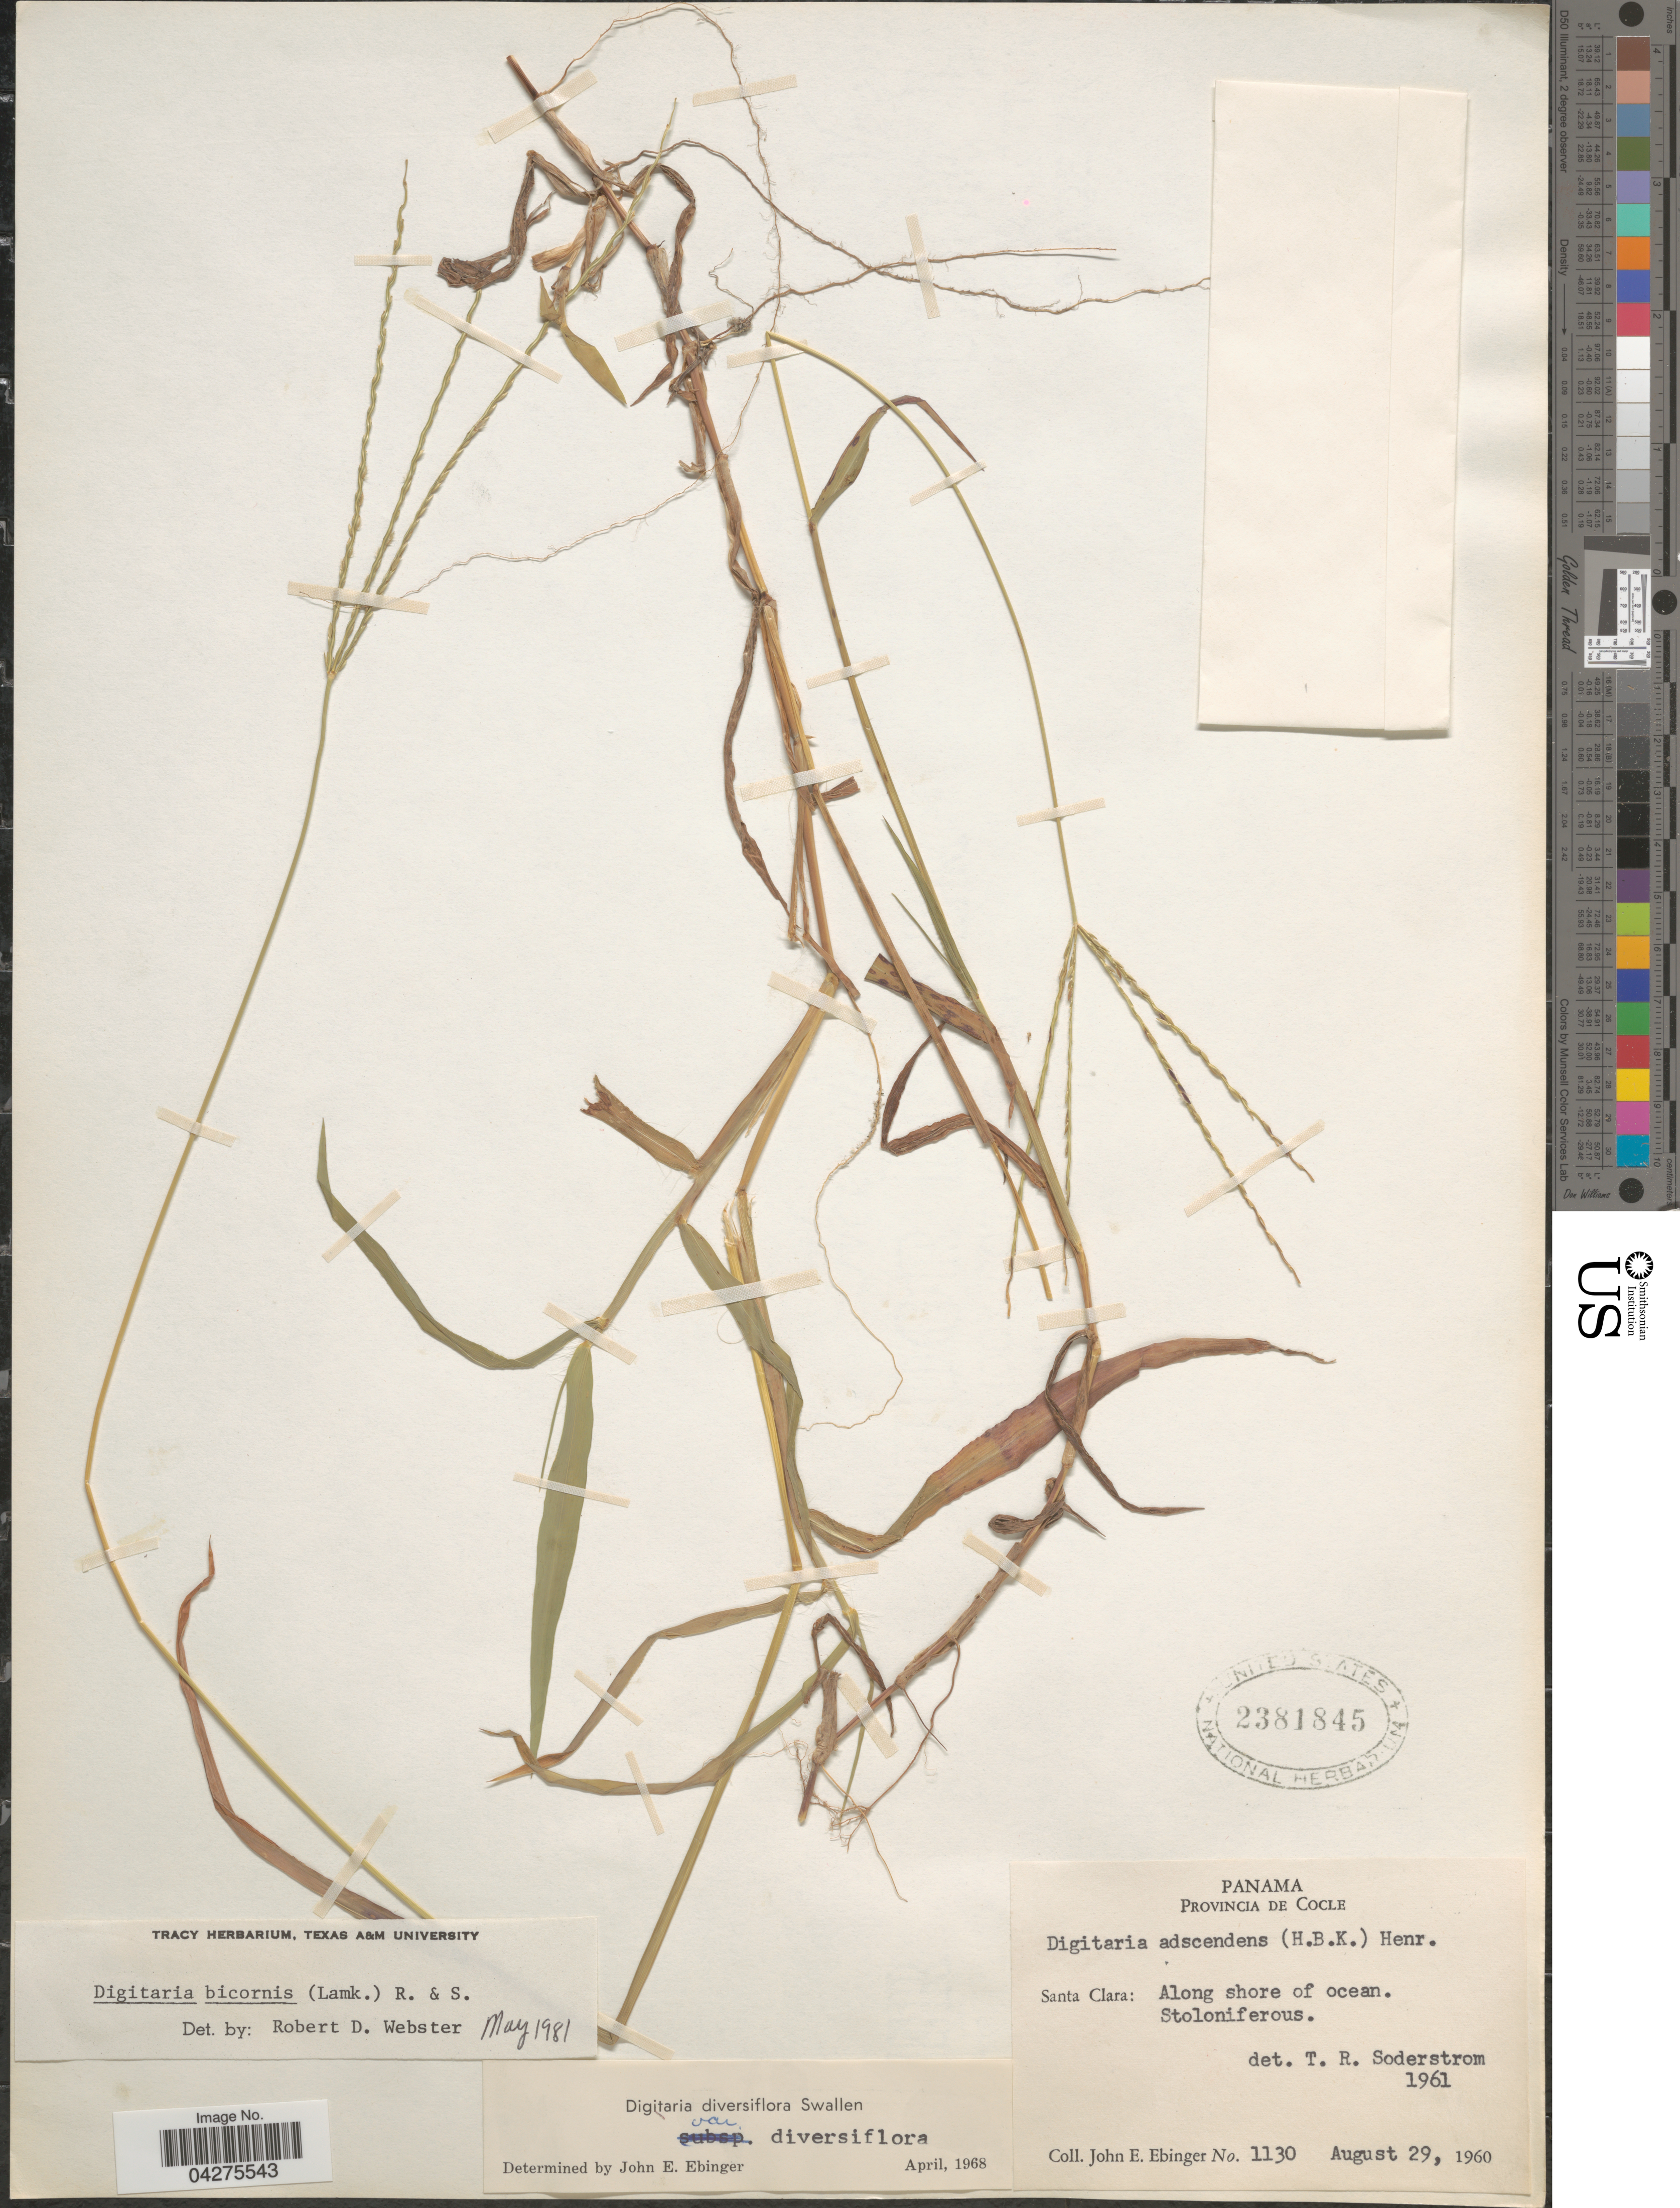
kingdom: Plantae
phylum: Tracheophyta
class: Liliopsida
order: Poales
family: Poaceae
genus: Digitaria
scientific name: Digitaria bicornis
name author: (Lam.) Roem. & Schult.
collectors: J. Ebinger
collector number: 1130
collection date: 1960-08-29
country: Panama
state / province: Cocle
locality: Santa Clara: Along shore of ocean. Stoloniferous.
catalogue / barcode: US 2381845